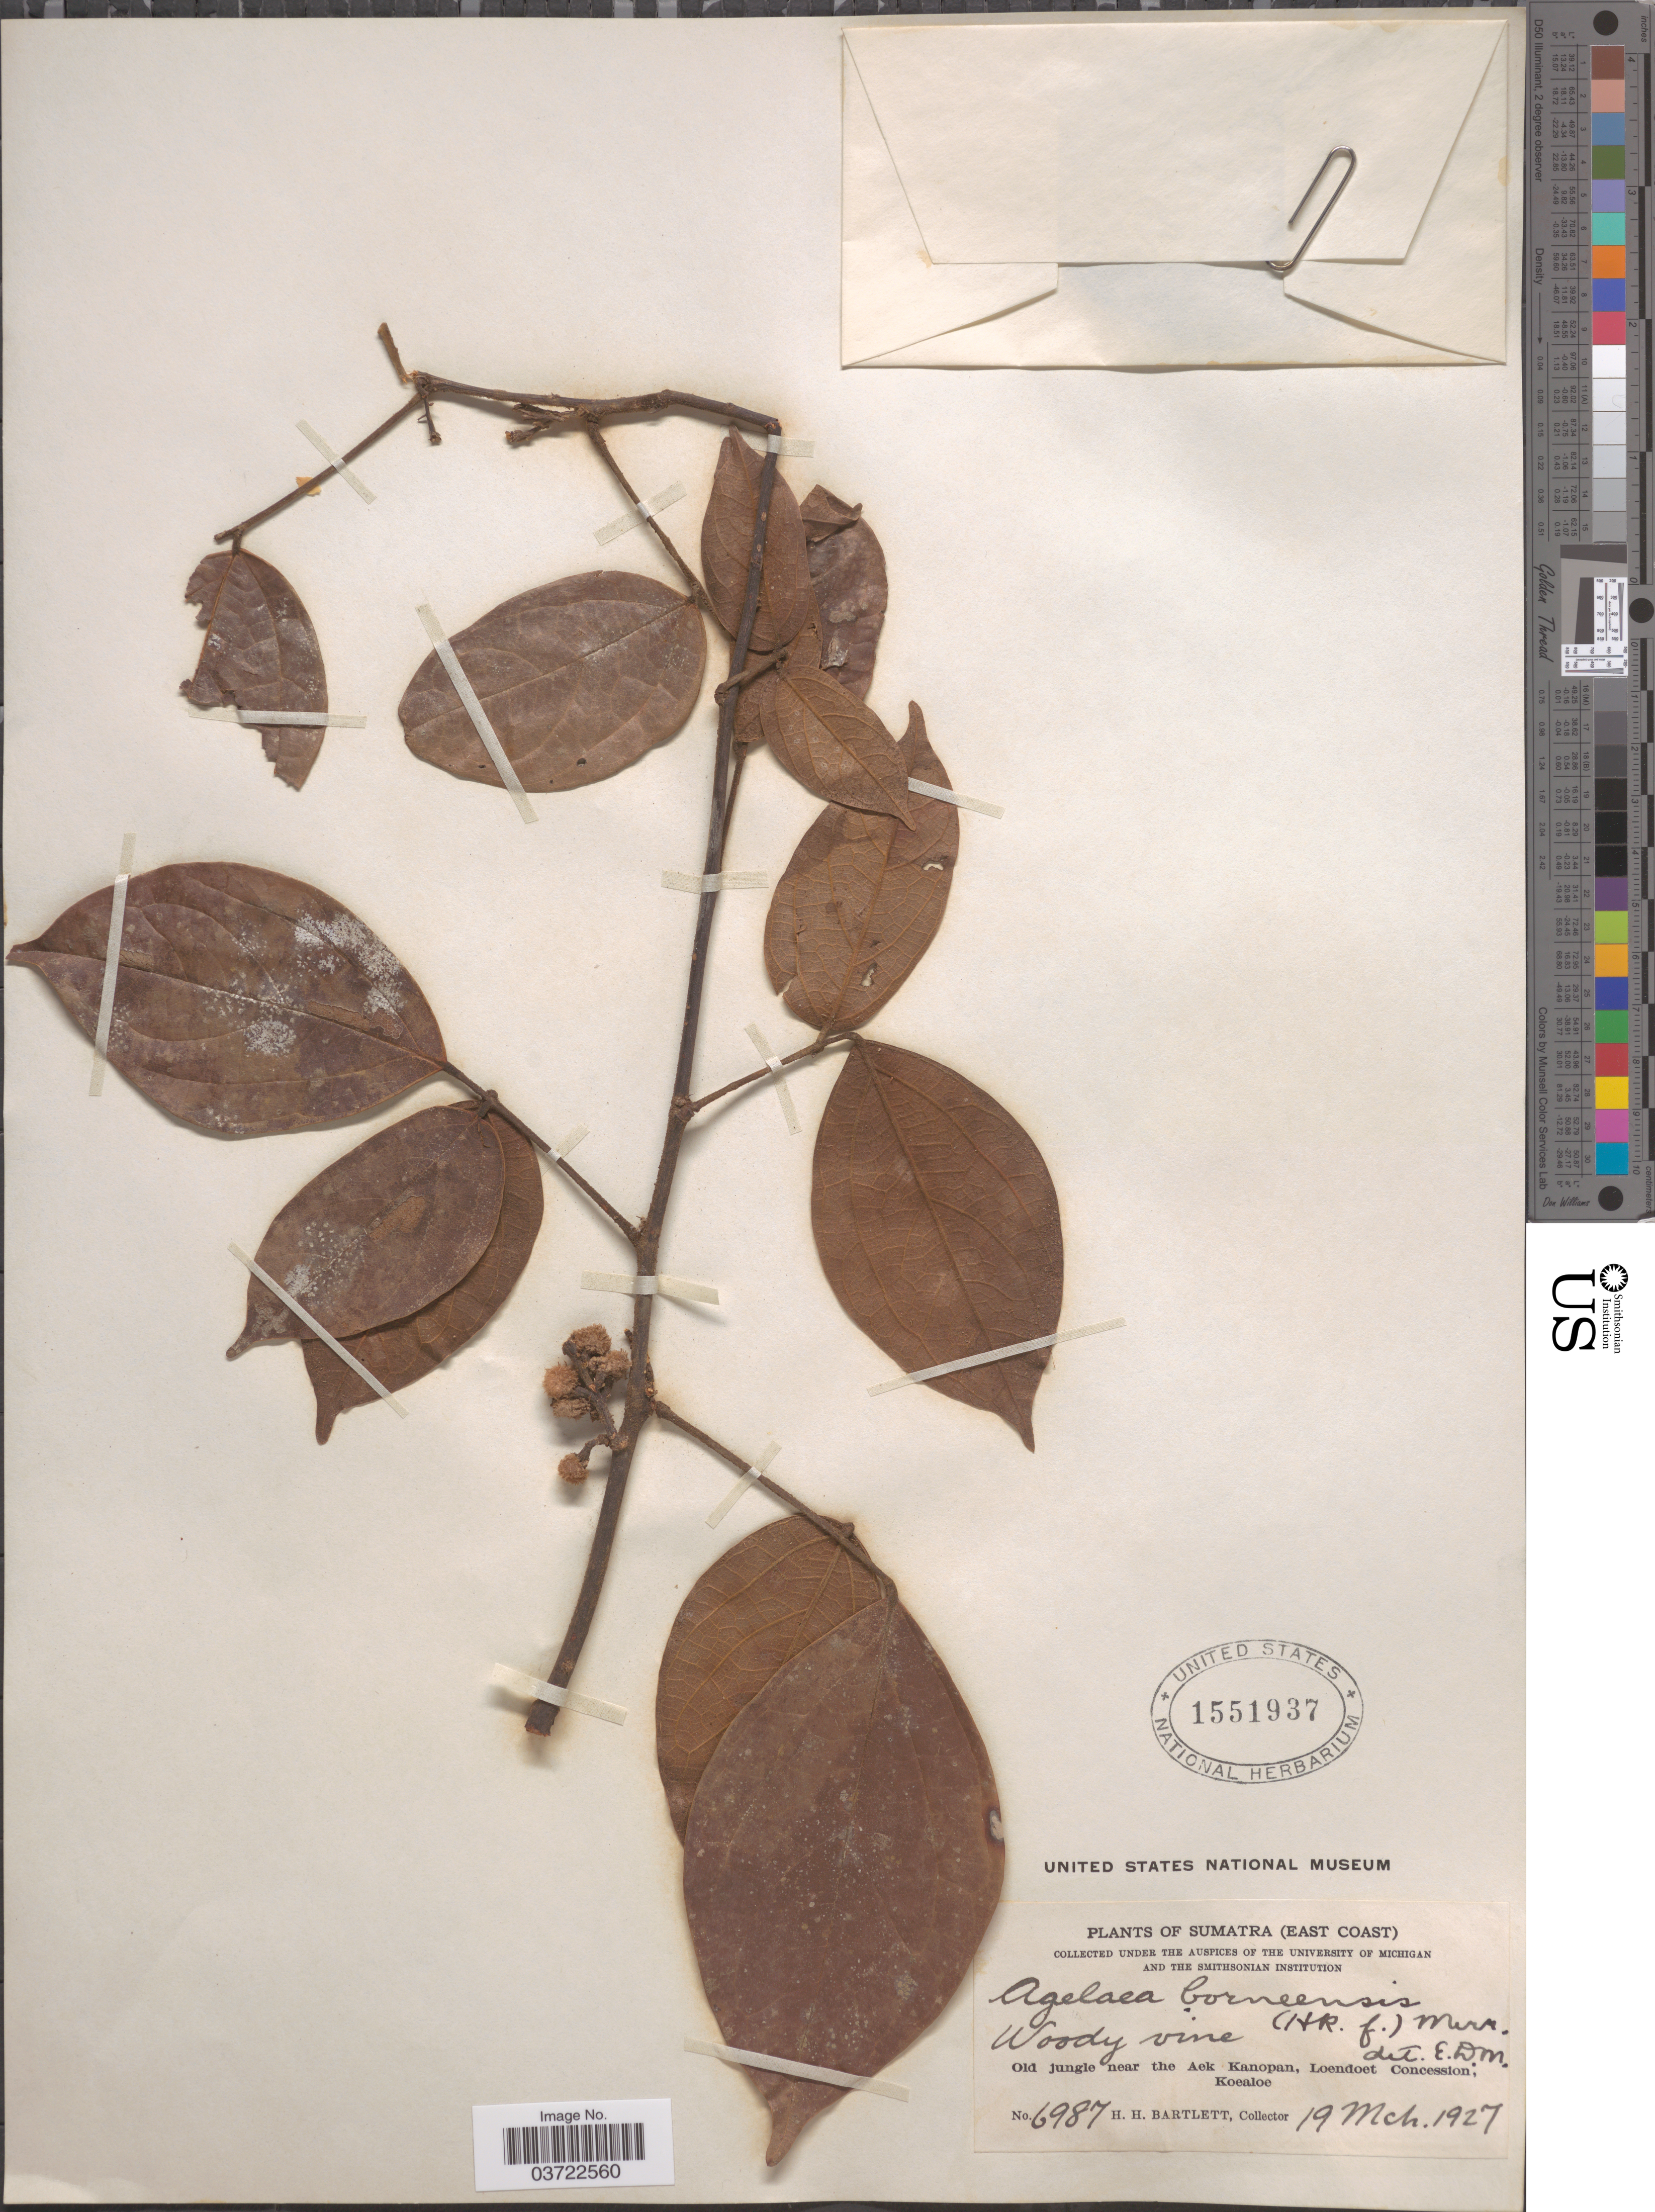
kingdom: Plantae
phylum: Tracheophyta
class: Magnoliopsida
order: Oxalidales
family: Connaraceae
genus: Agelaea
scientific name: Agelaea borneensis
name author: (Hook. f.) Merr.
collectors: H. H. Bartlett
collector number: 6987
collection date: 1927-03-19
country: Indonesia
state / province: Sumatra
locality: (East Coast). Old jungle near the Aek Kanopan, Loendoet Concession, Koealoe.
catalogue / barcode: US 1551937